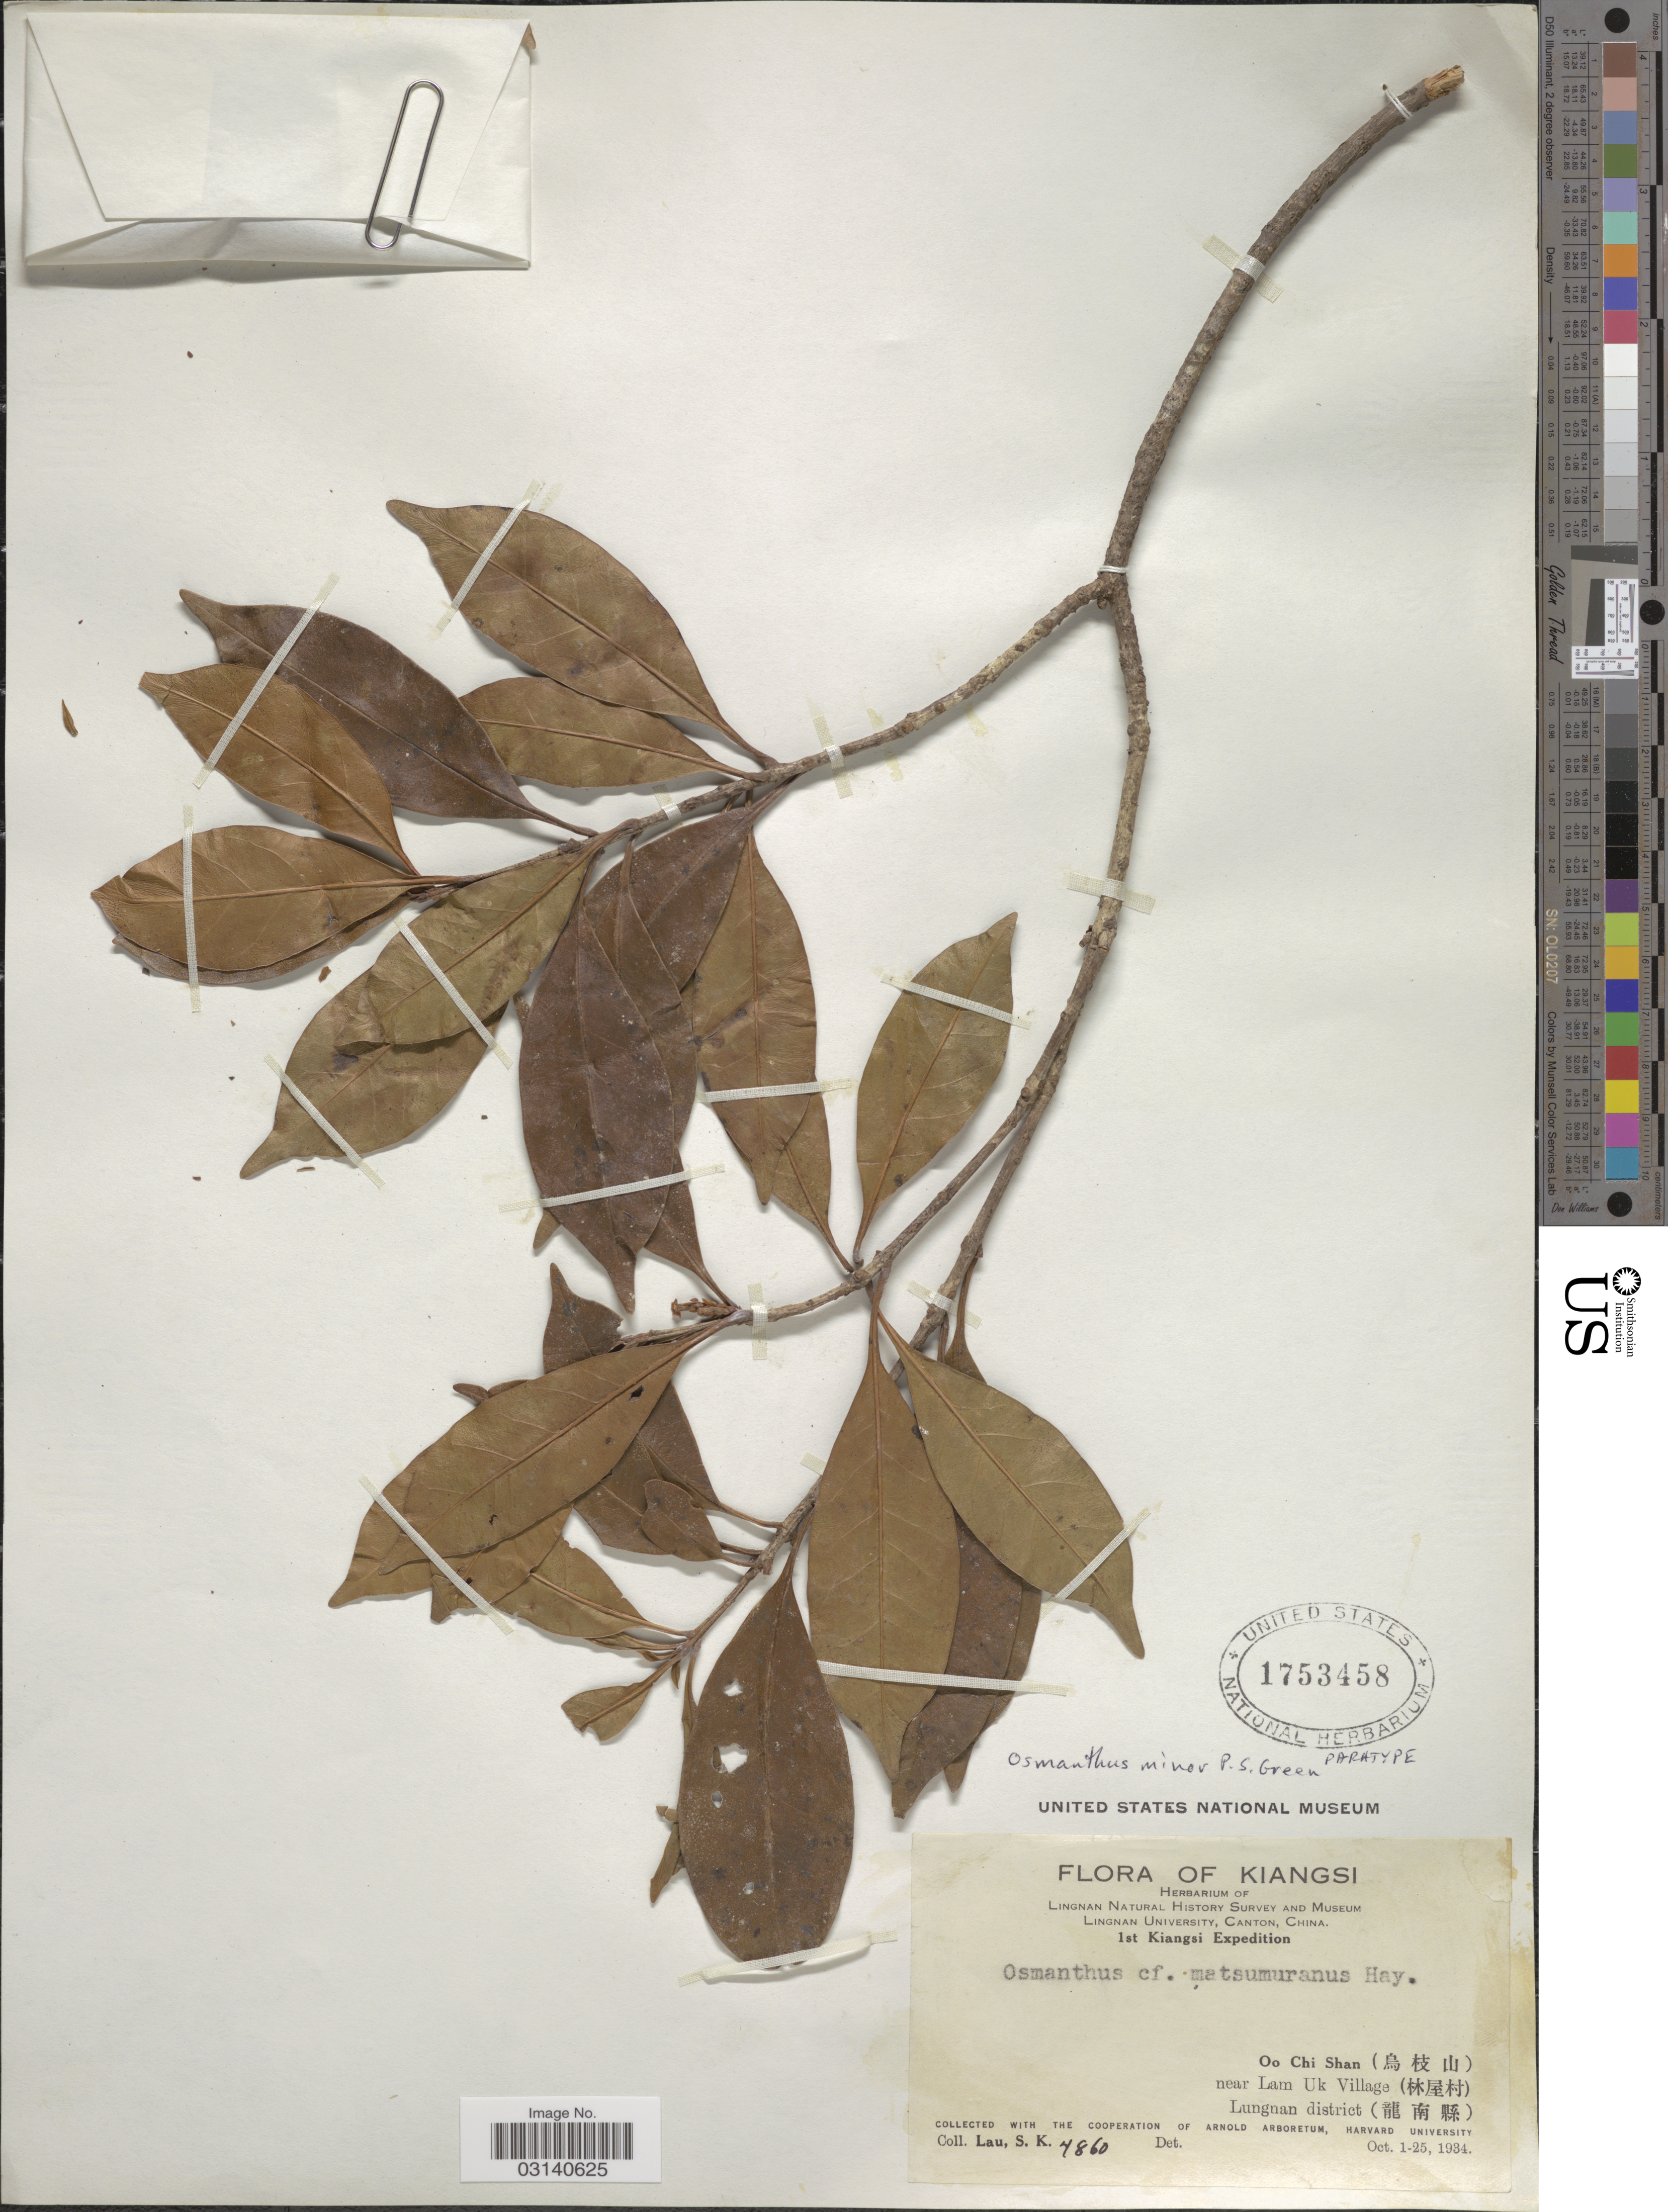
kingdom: Plantae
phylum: Tracheophyta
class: Magnoliopsida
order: Lamiales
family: Oleaceae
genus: Osmanthus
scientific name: Osmanthus minor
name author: P.S. Green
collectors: S. K. Lau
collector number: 7860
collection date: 1934-10-01/1934-10-25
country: China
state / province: Jiangxi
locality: Kiangsi, Oo Chi Shan, near Lam Uk Village, Lungnan district.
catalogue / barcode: US 1753458